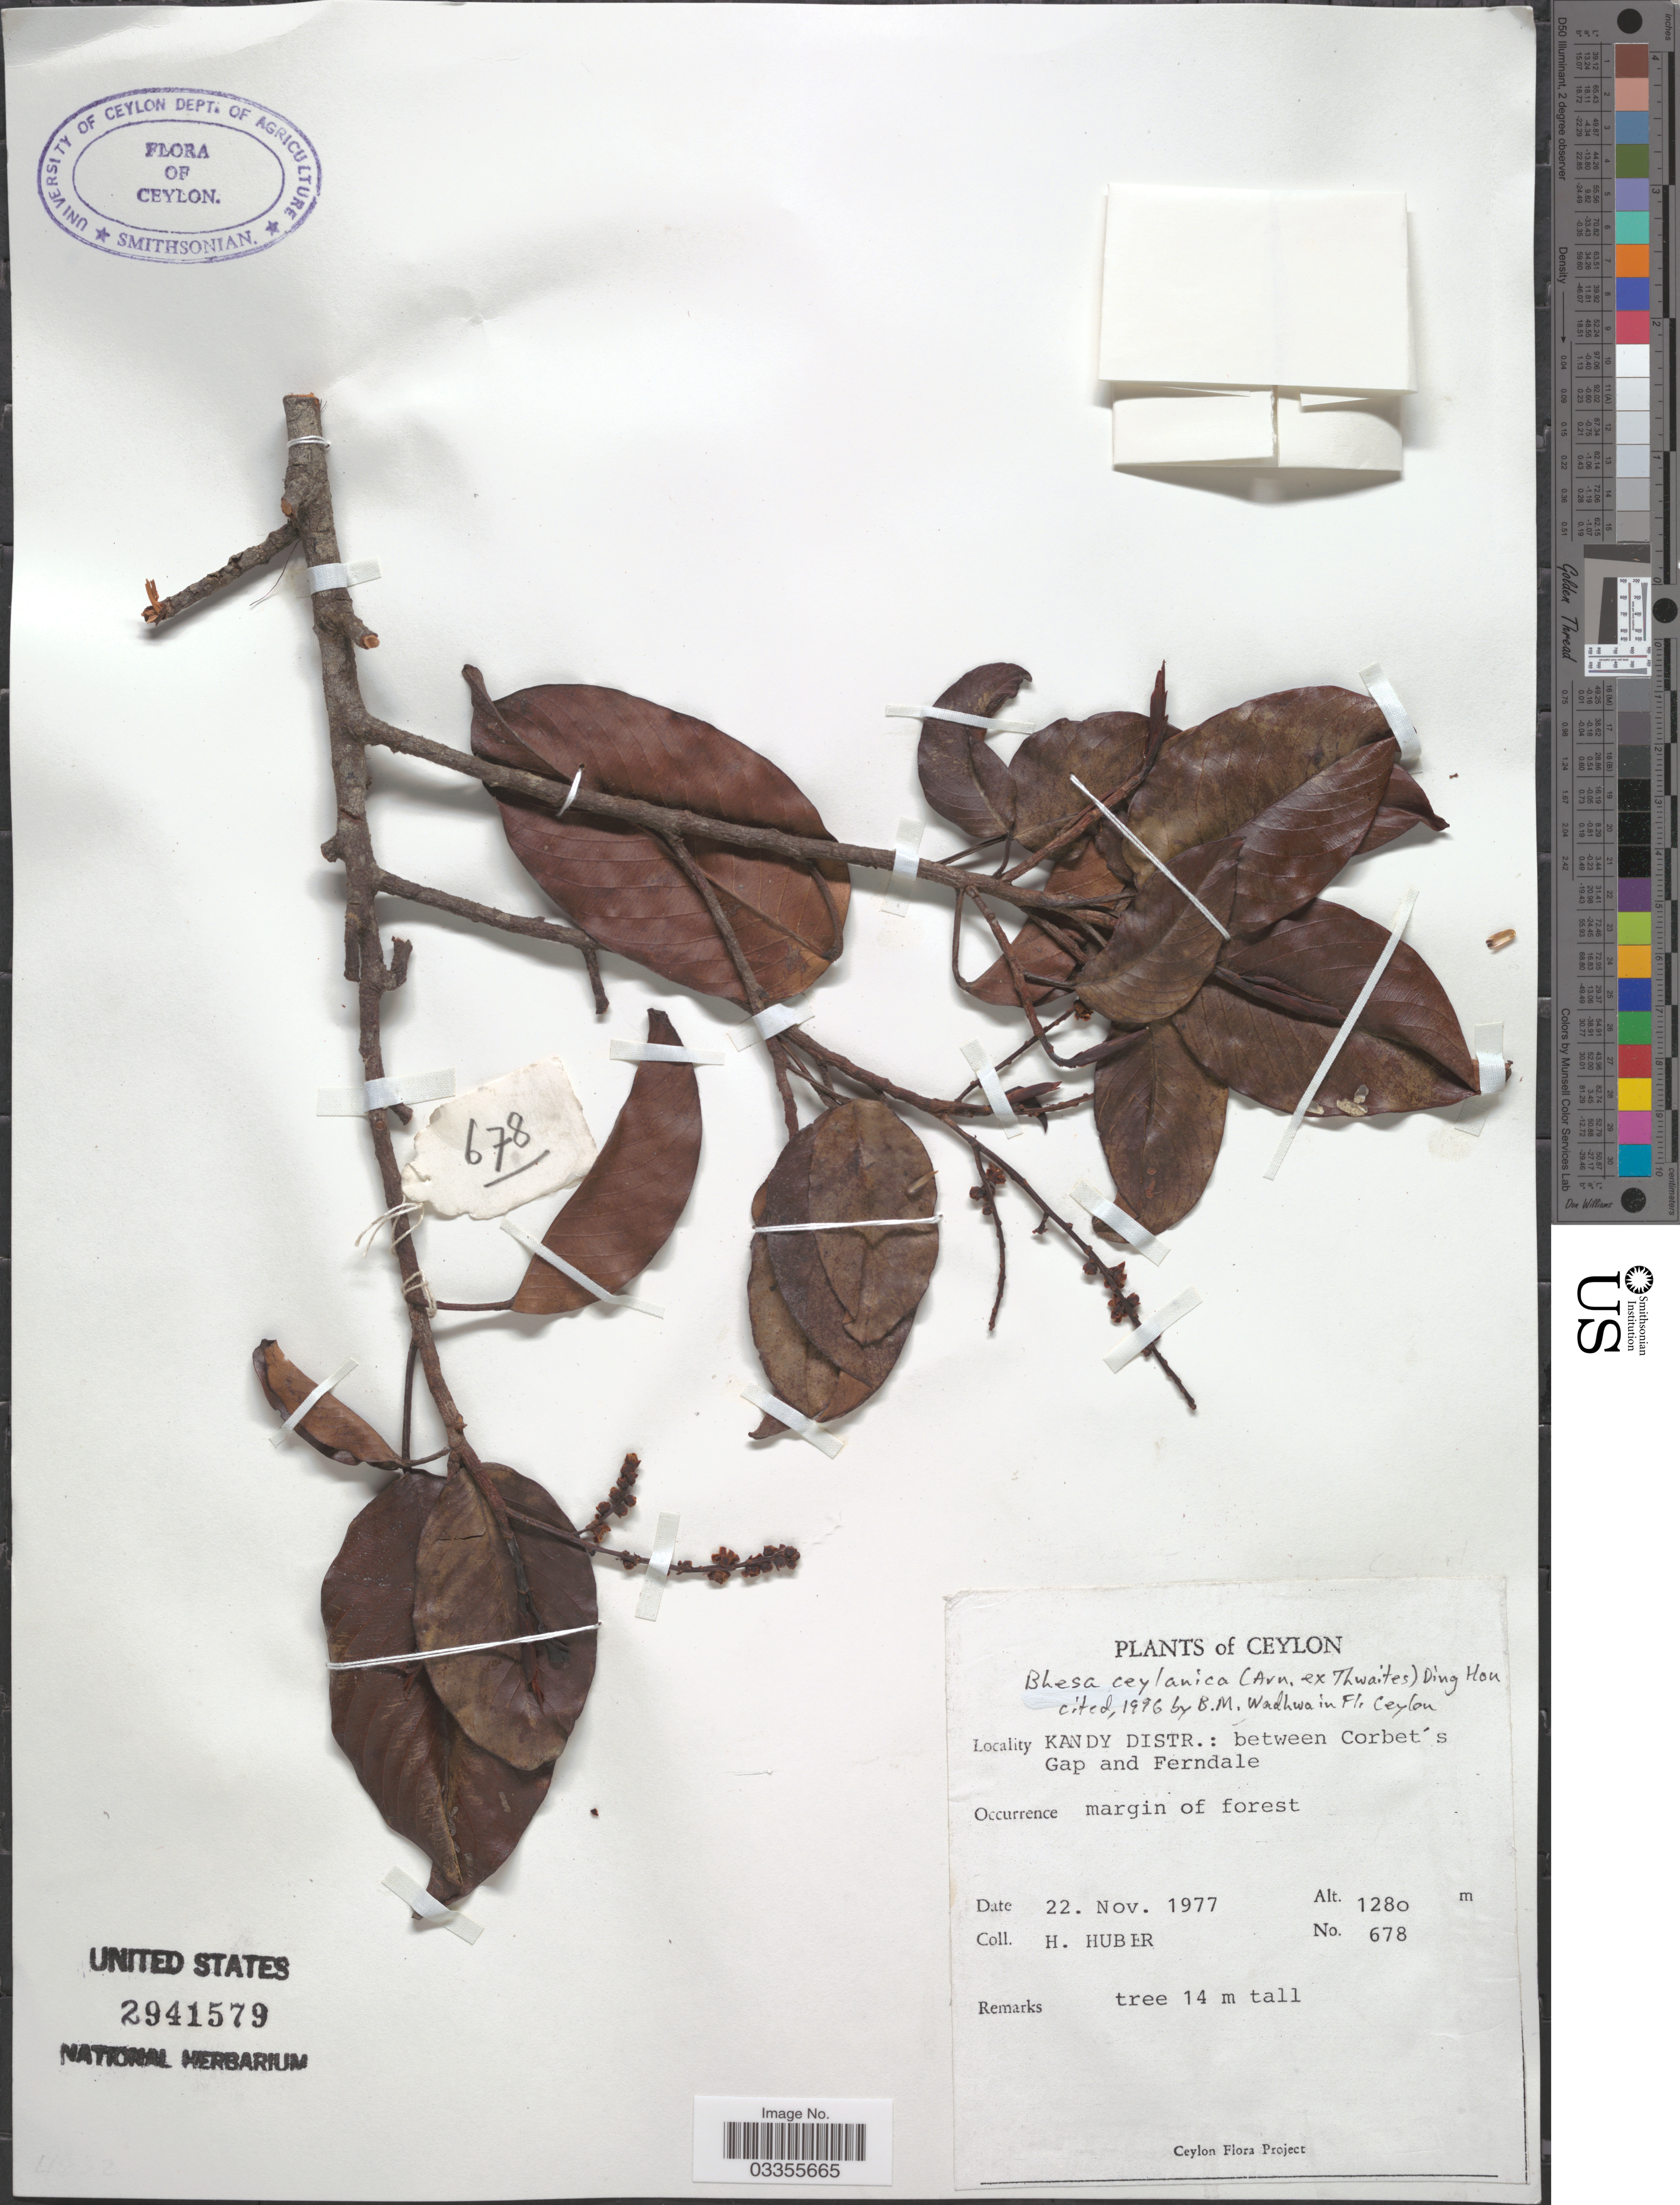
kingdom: Plantae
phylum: Tracheophyta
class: Magnoliopsida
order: Malpighiales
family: Centroplacaceae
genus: Bhesa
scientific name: Bhesa ceylanica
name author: (Arn. ex Thwaites) Ding Hou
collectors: H. Huber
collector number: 678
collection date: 1977-11-22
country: Sri Lanka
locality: Ceylon. Kandy Distr.: between Corbet's Gap and Ferndale.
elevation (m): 1280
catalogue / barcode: US 2941579